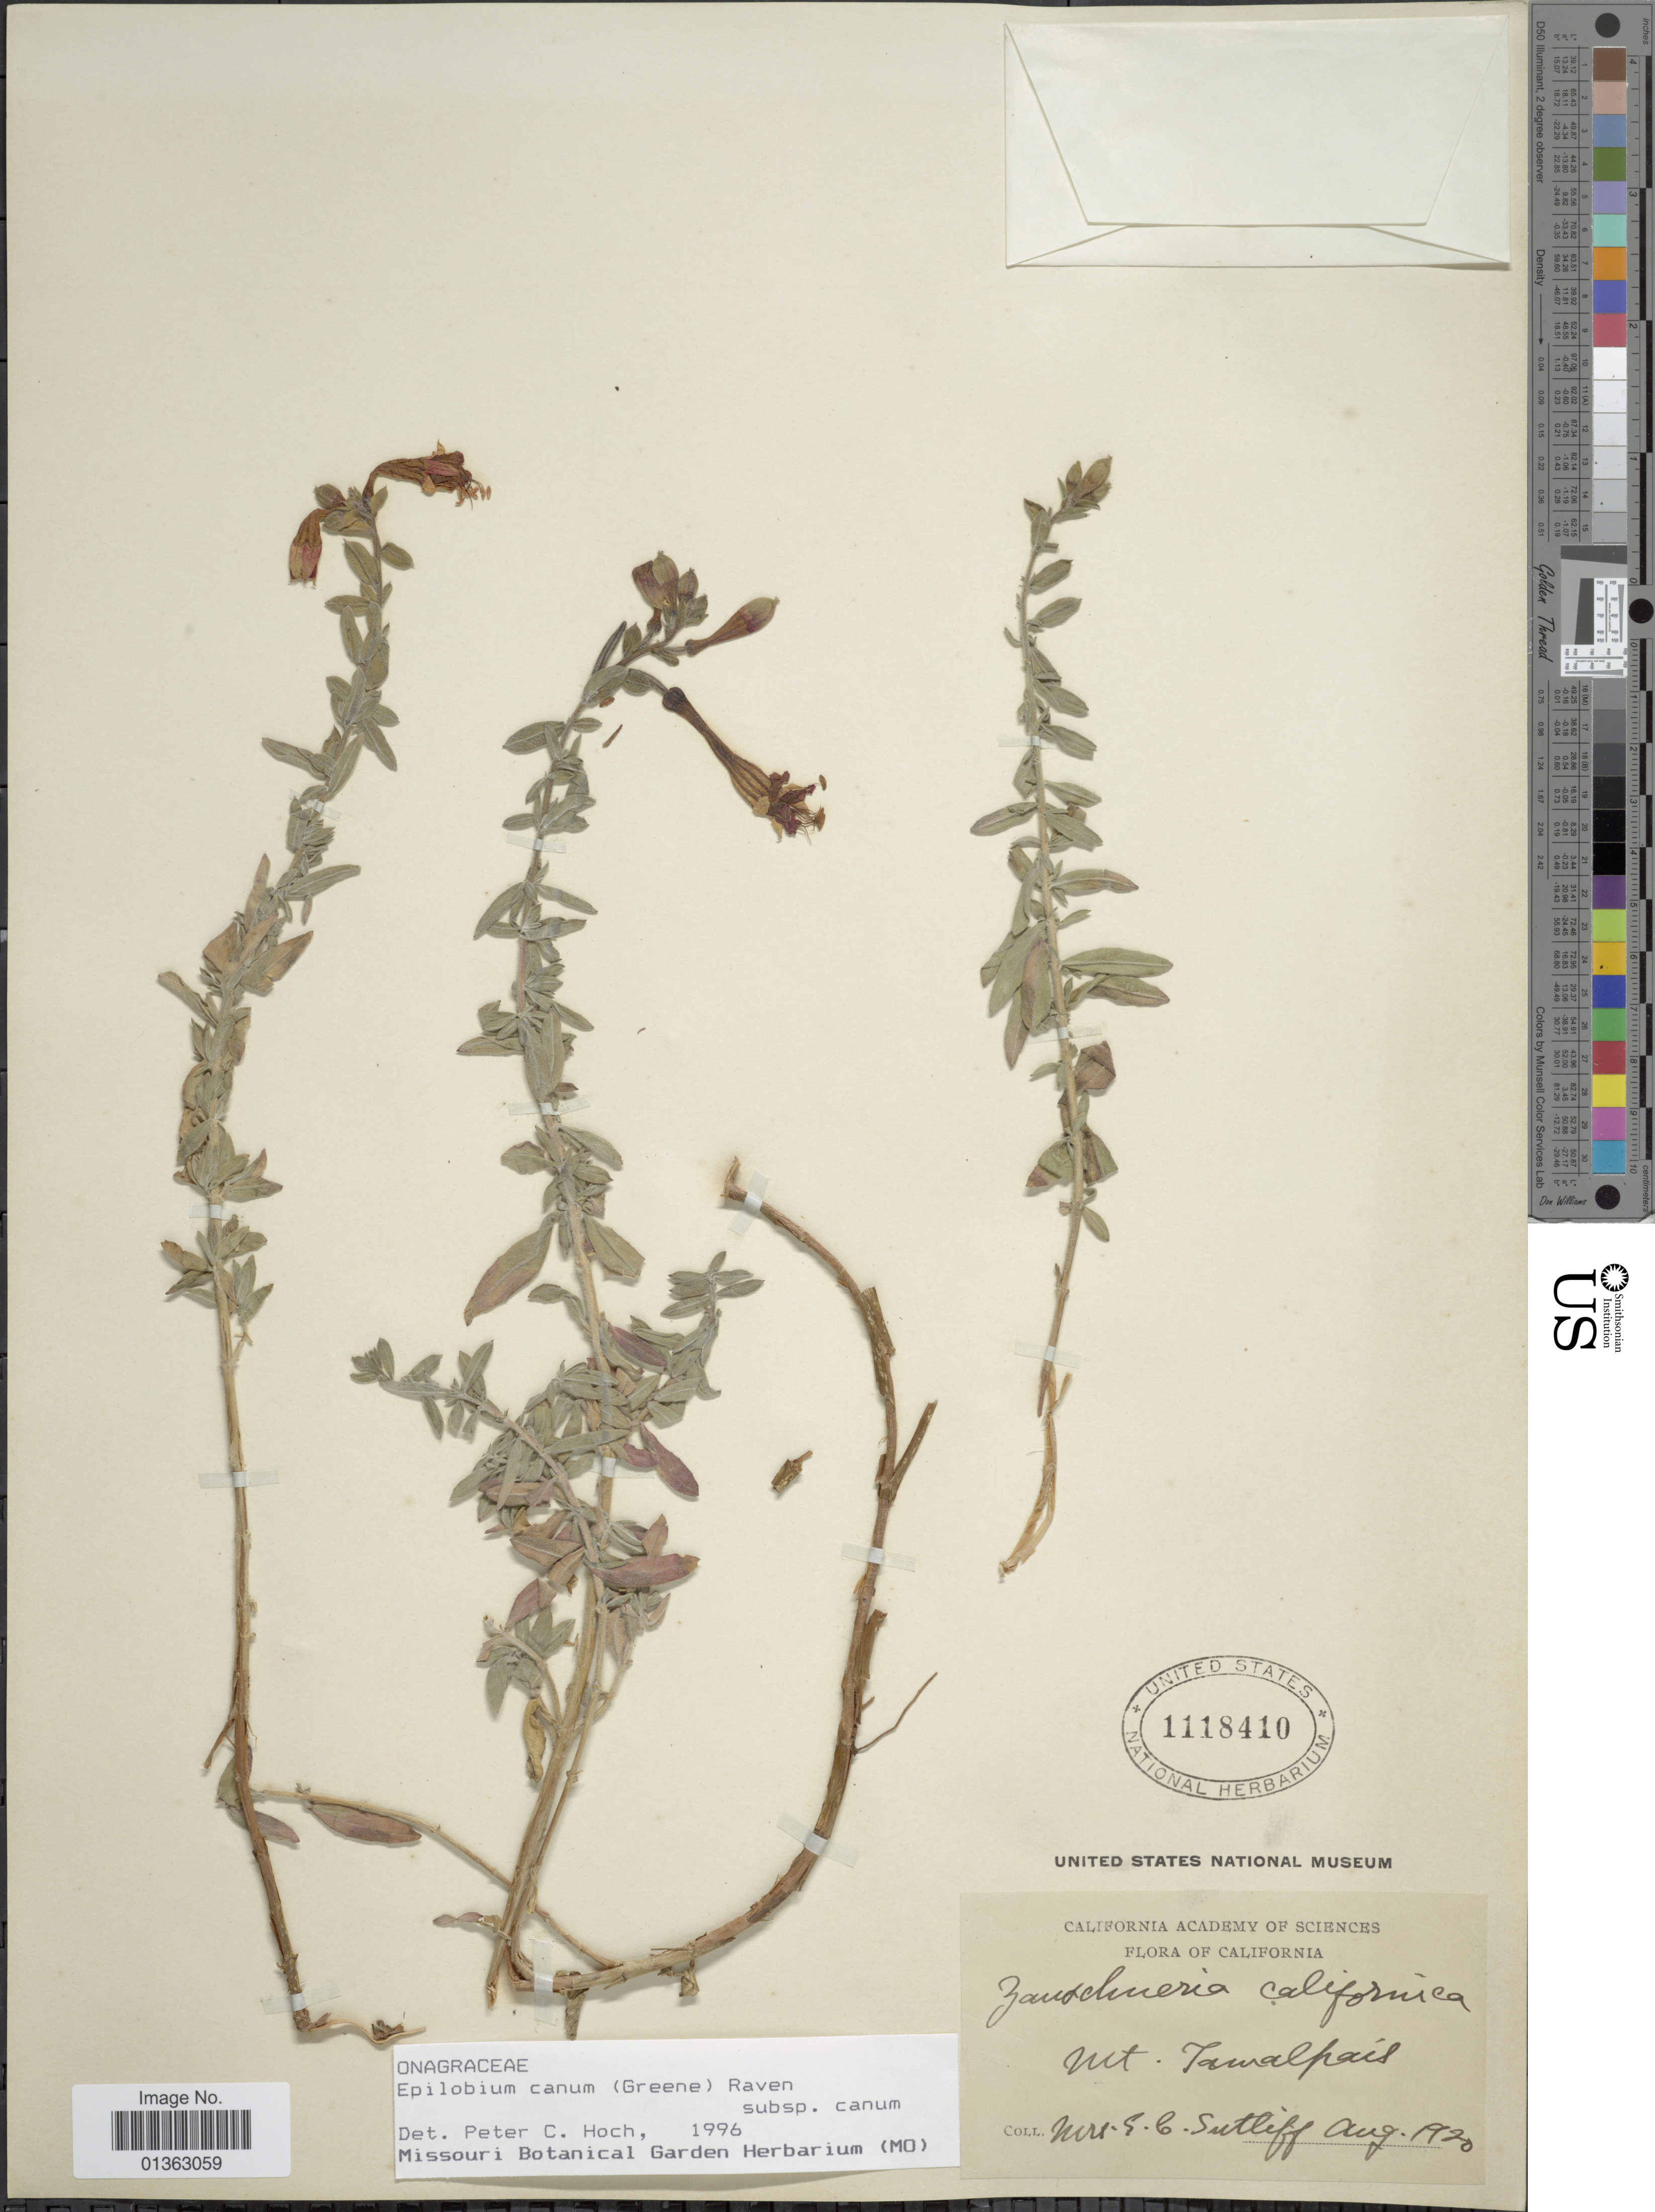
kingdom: Plantae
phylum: Tracheophyta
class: Magnoliopsida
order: Myrtales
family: Onagraceae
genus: Epilobium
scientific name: Epilobium canum subsp. canum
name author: (Greene) P.H. Raven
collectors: S. Suttliff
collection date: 1920-08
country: United States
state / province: California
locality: Mt. Tamalpais.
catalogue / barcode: US 1118410